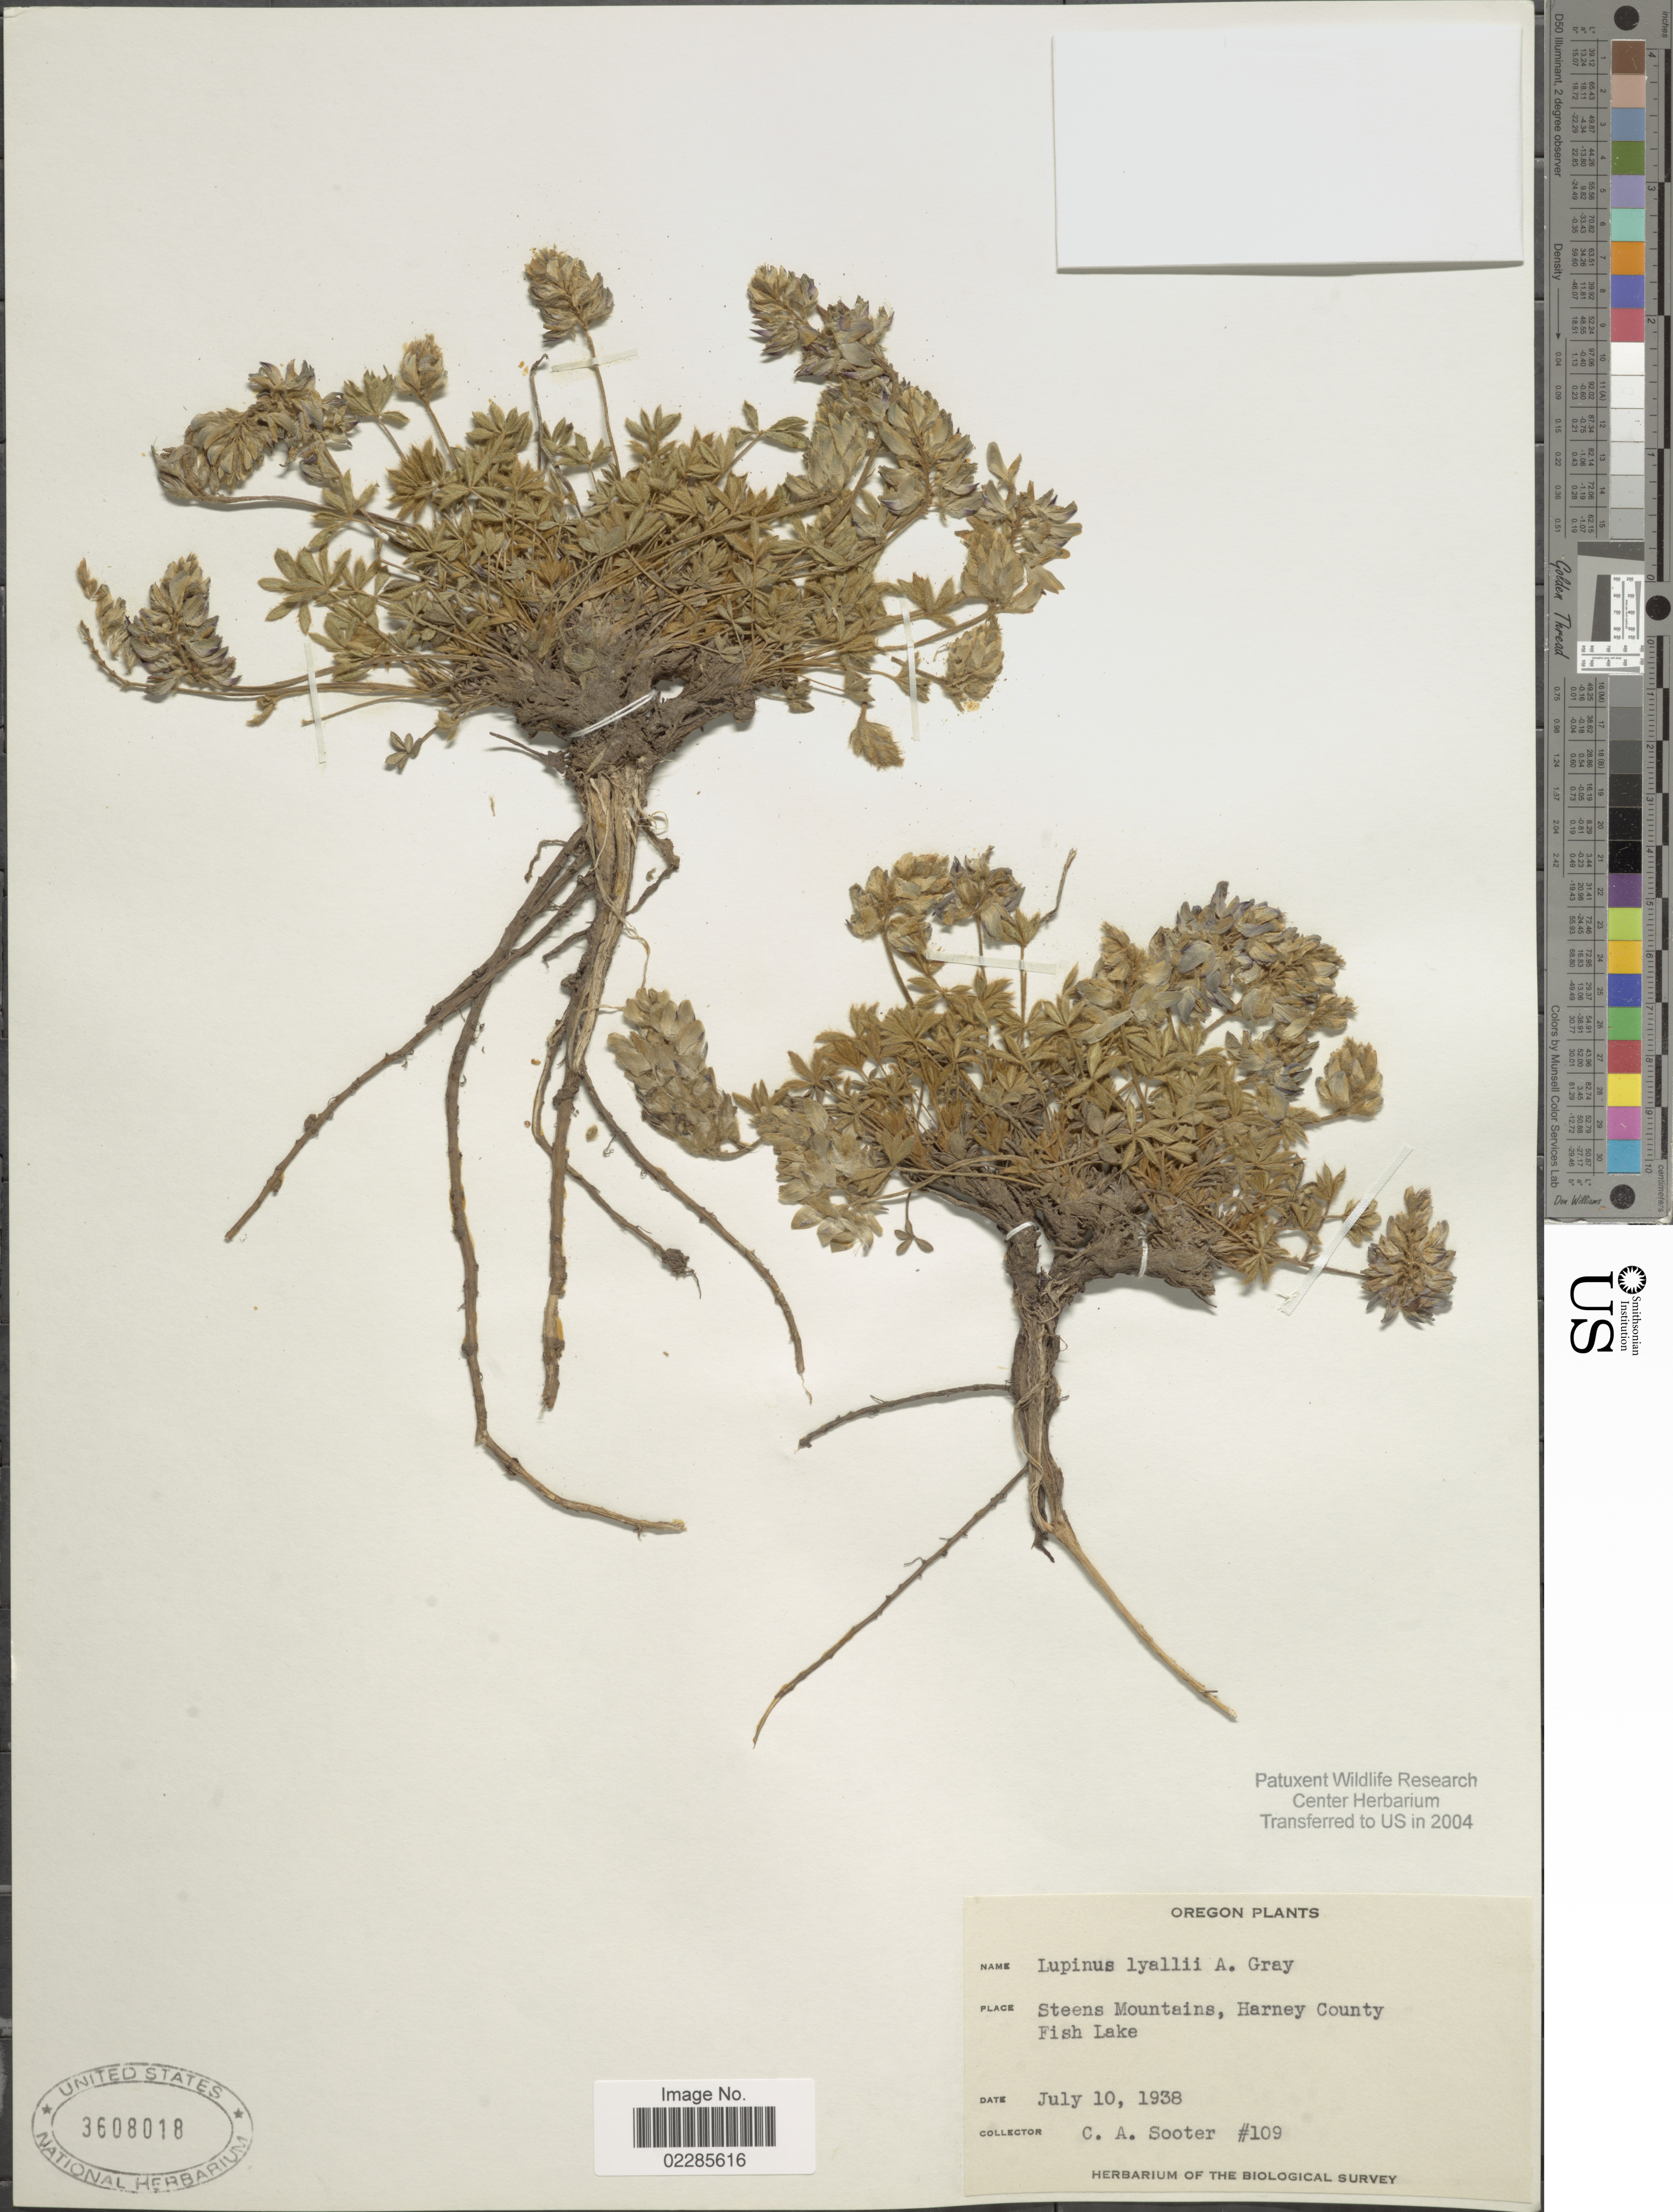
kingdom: Plantae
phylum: Tracheophyta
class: Magnoliopsida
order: Fabales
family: Fabaceae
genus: Lupinus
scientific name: Lupinus lepidus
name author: Douglas ex Lindl.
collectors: C. Sooter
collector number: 109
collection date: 1938-07-10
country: United States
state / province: Oregon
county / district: Harney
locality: Steens Mountains, Harney County Fish Lake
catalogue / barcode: US 3608018